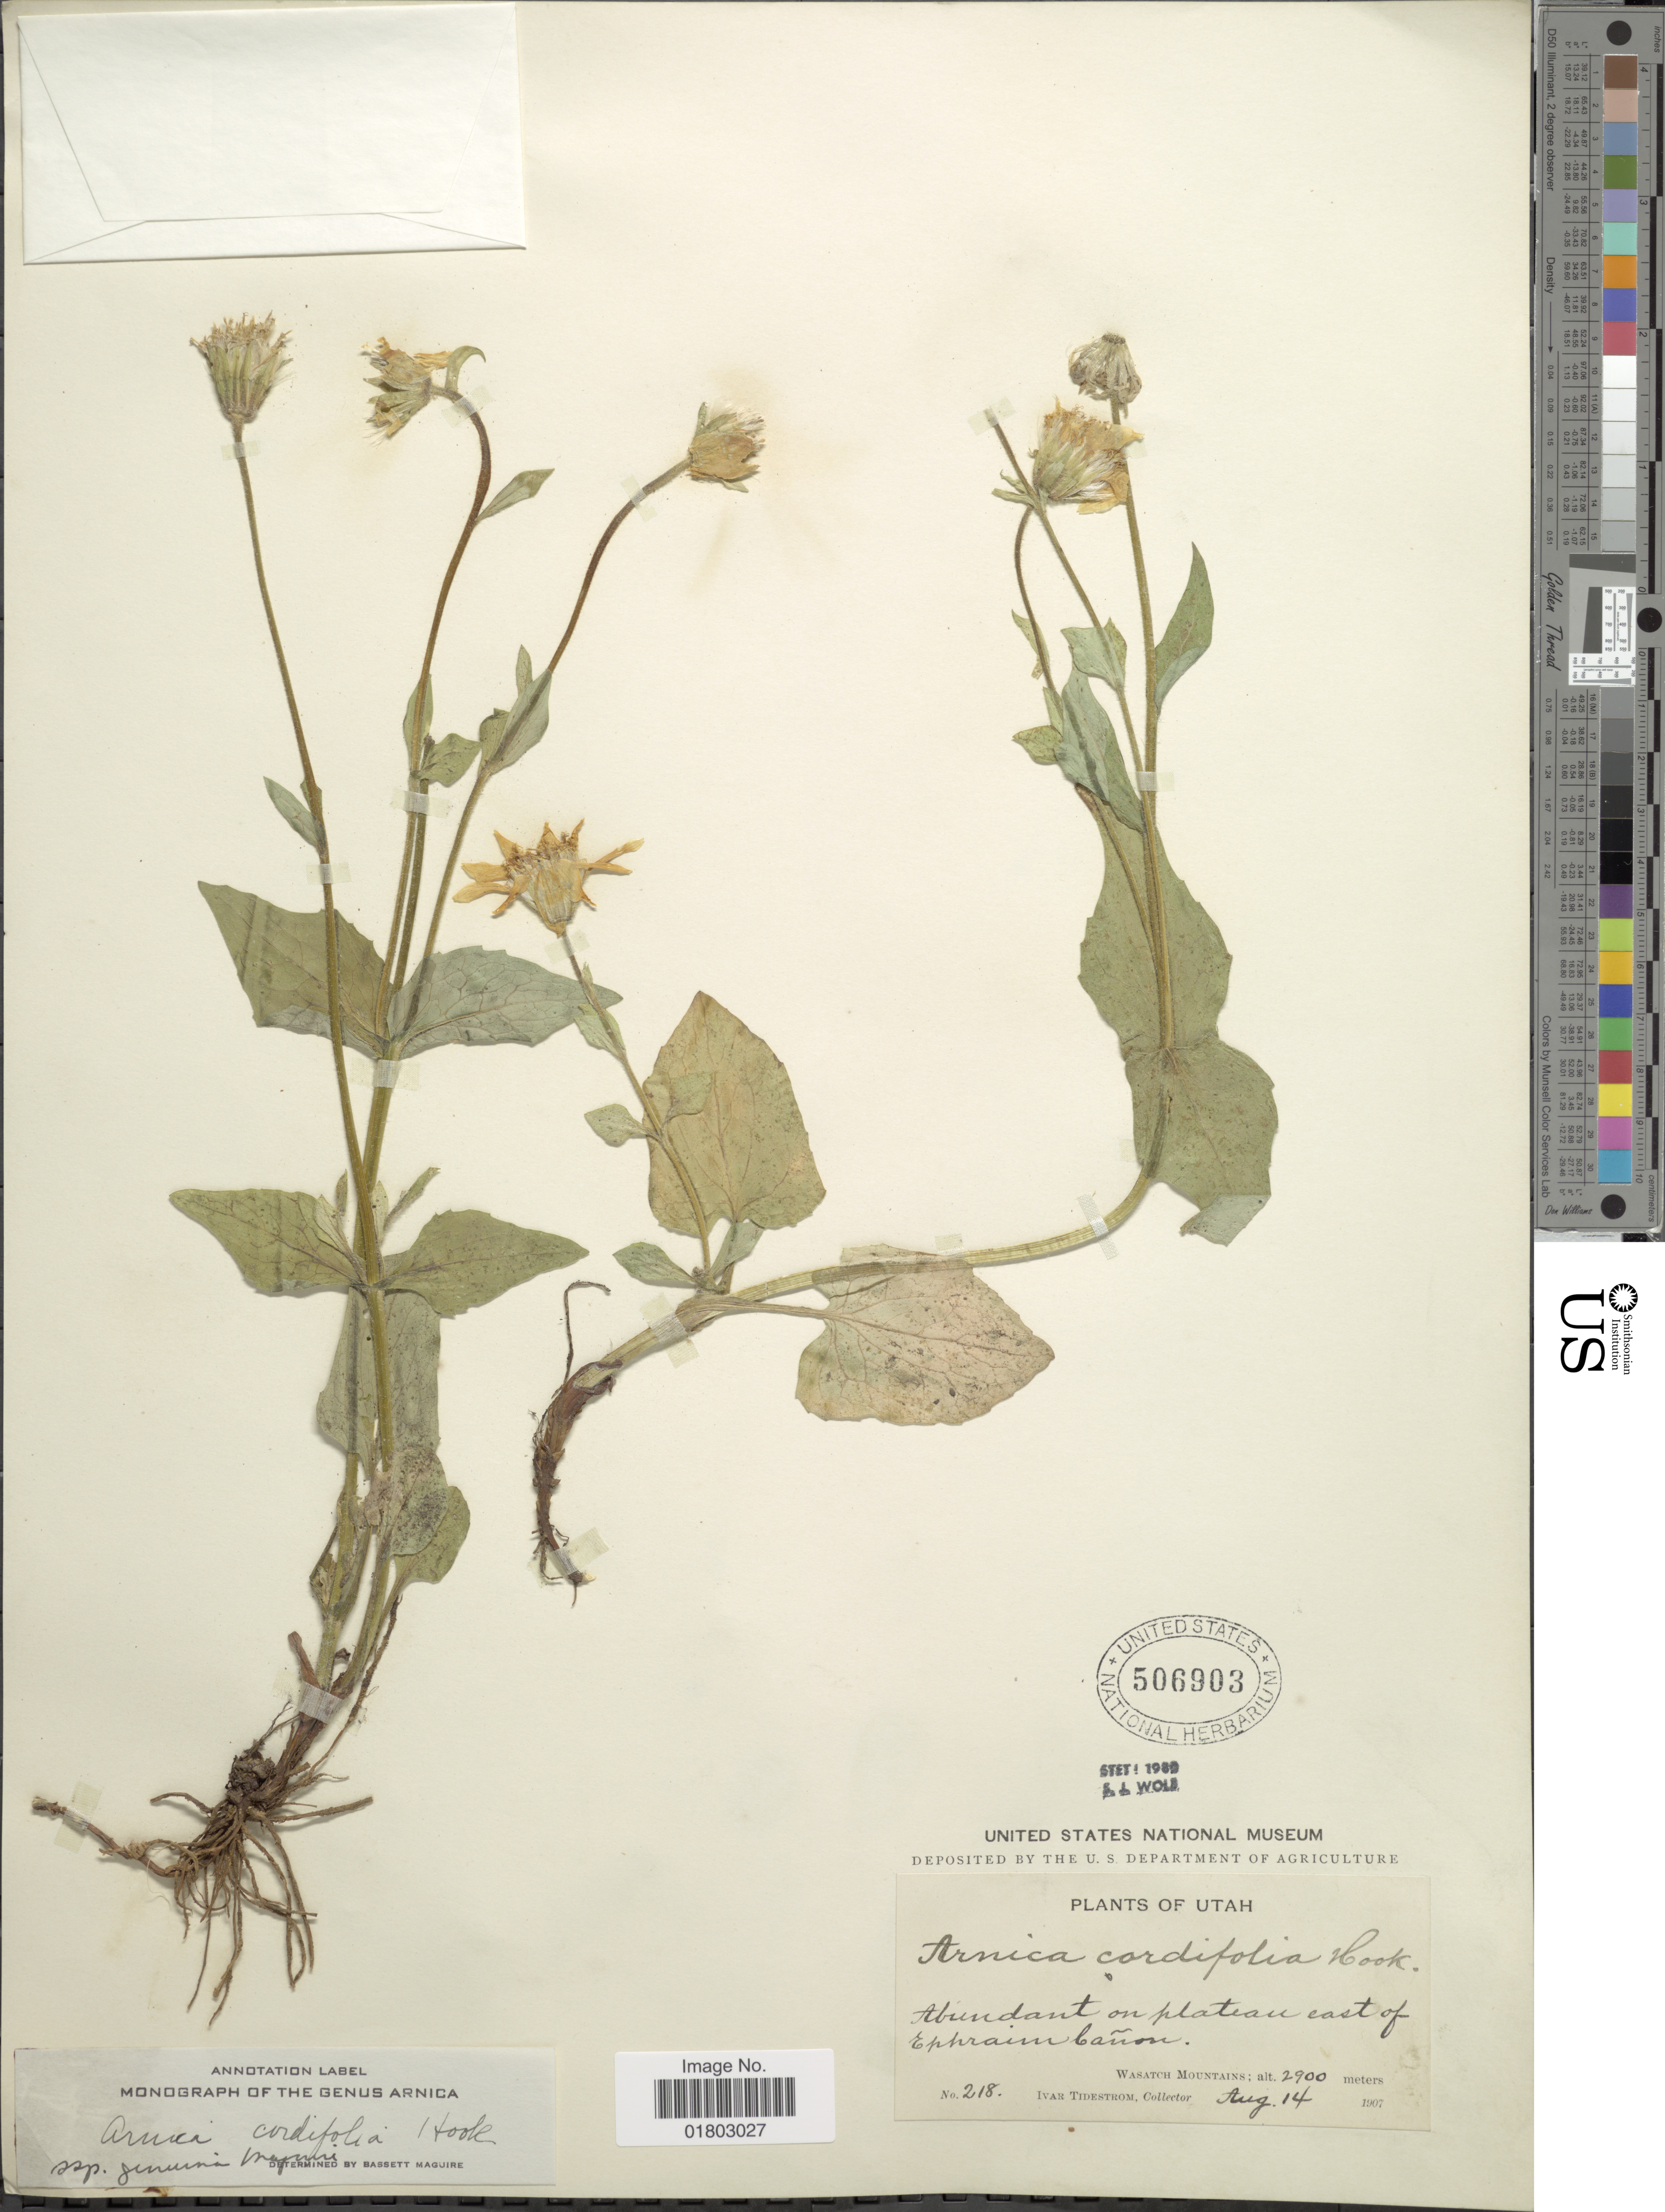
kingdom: Plantae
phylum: Tracheophyta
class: Magnoliopsida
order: Asterales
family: Asteraceae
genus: Arnica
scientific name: Arnica cordifolia subsp. genuina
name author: Maguire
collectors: I. F. Tidestrom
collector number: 218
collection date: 1907-08-14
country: United States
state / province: Utah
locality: Abundamt on plateau east of Ephraim Cañon, Wasatch Mountains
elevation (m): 2900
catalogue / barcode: US 506903